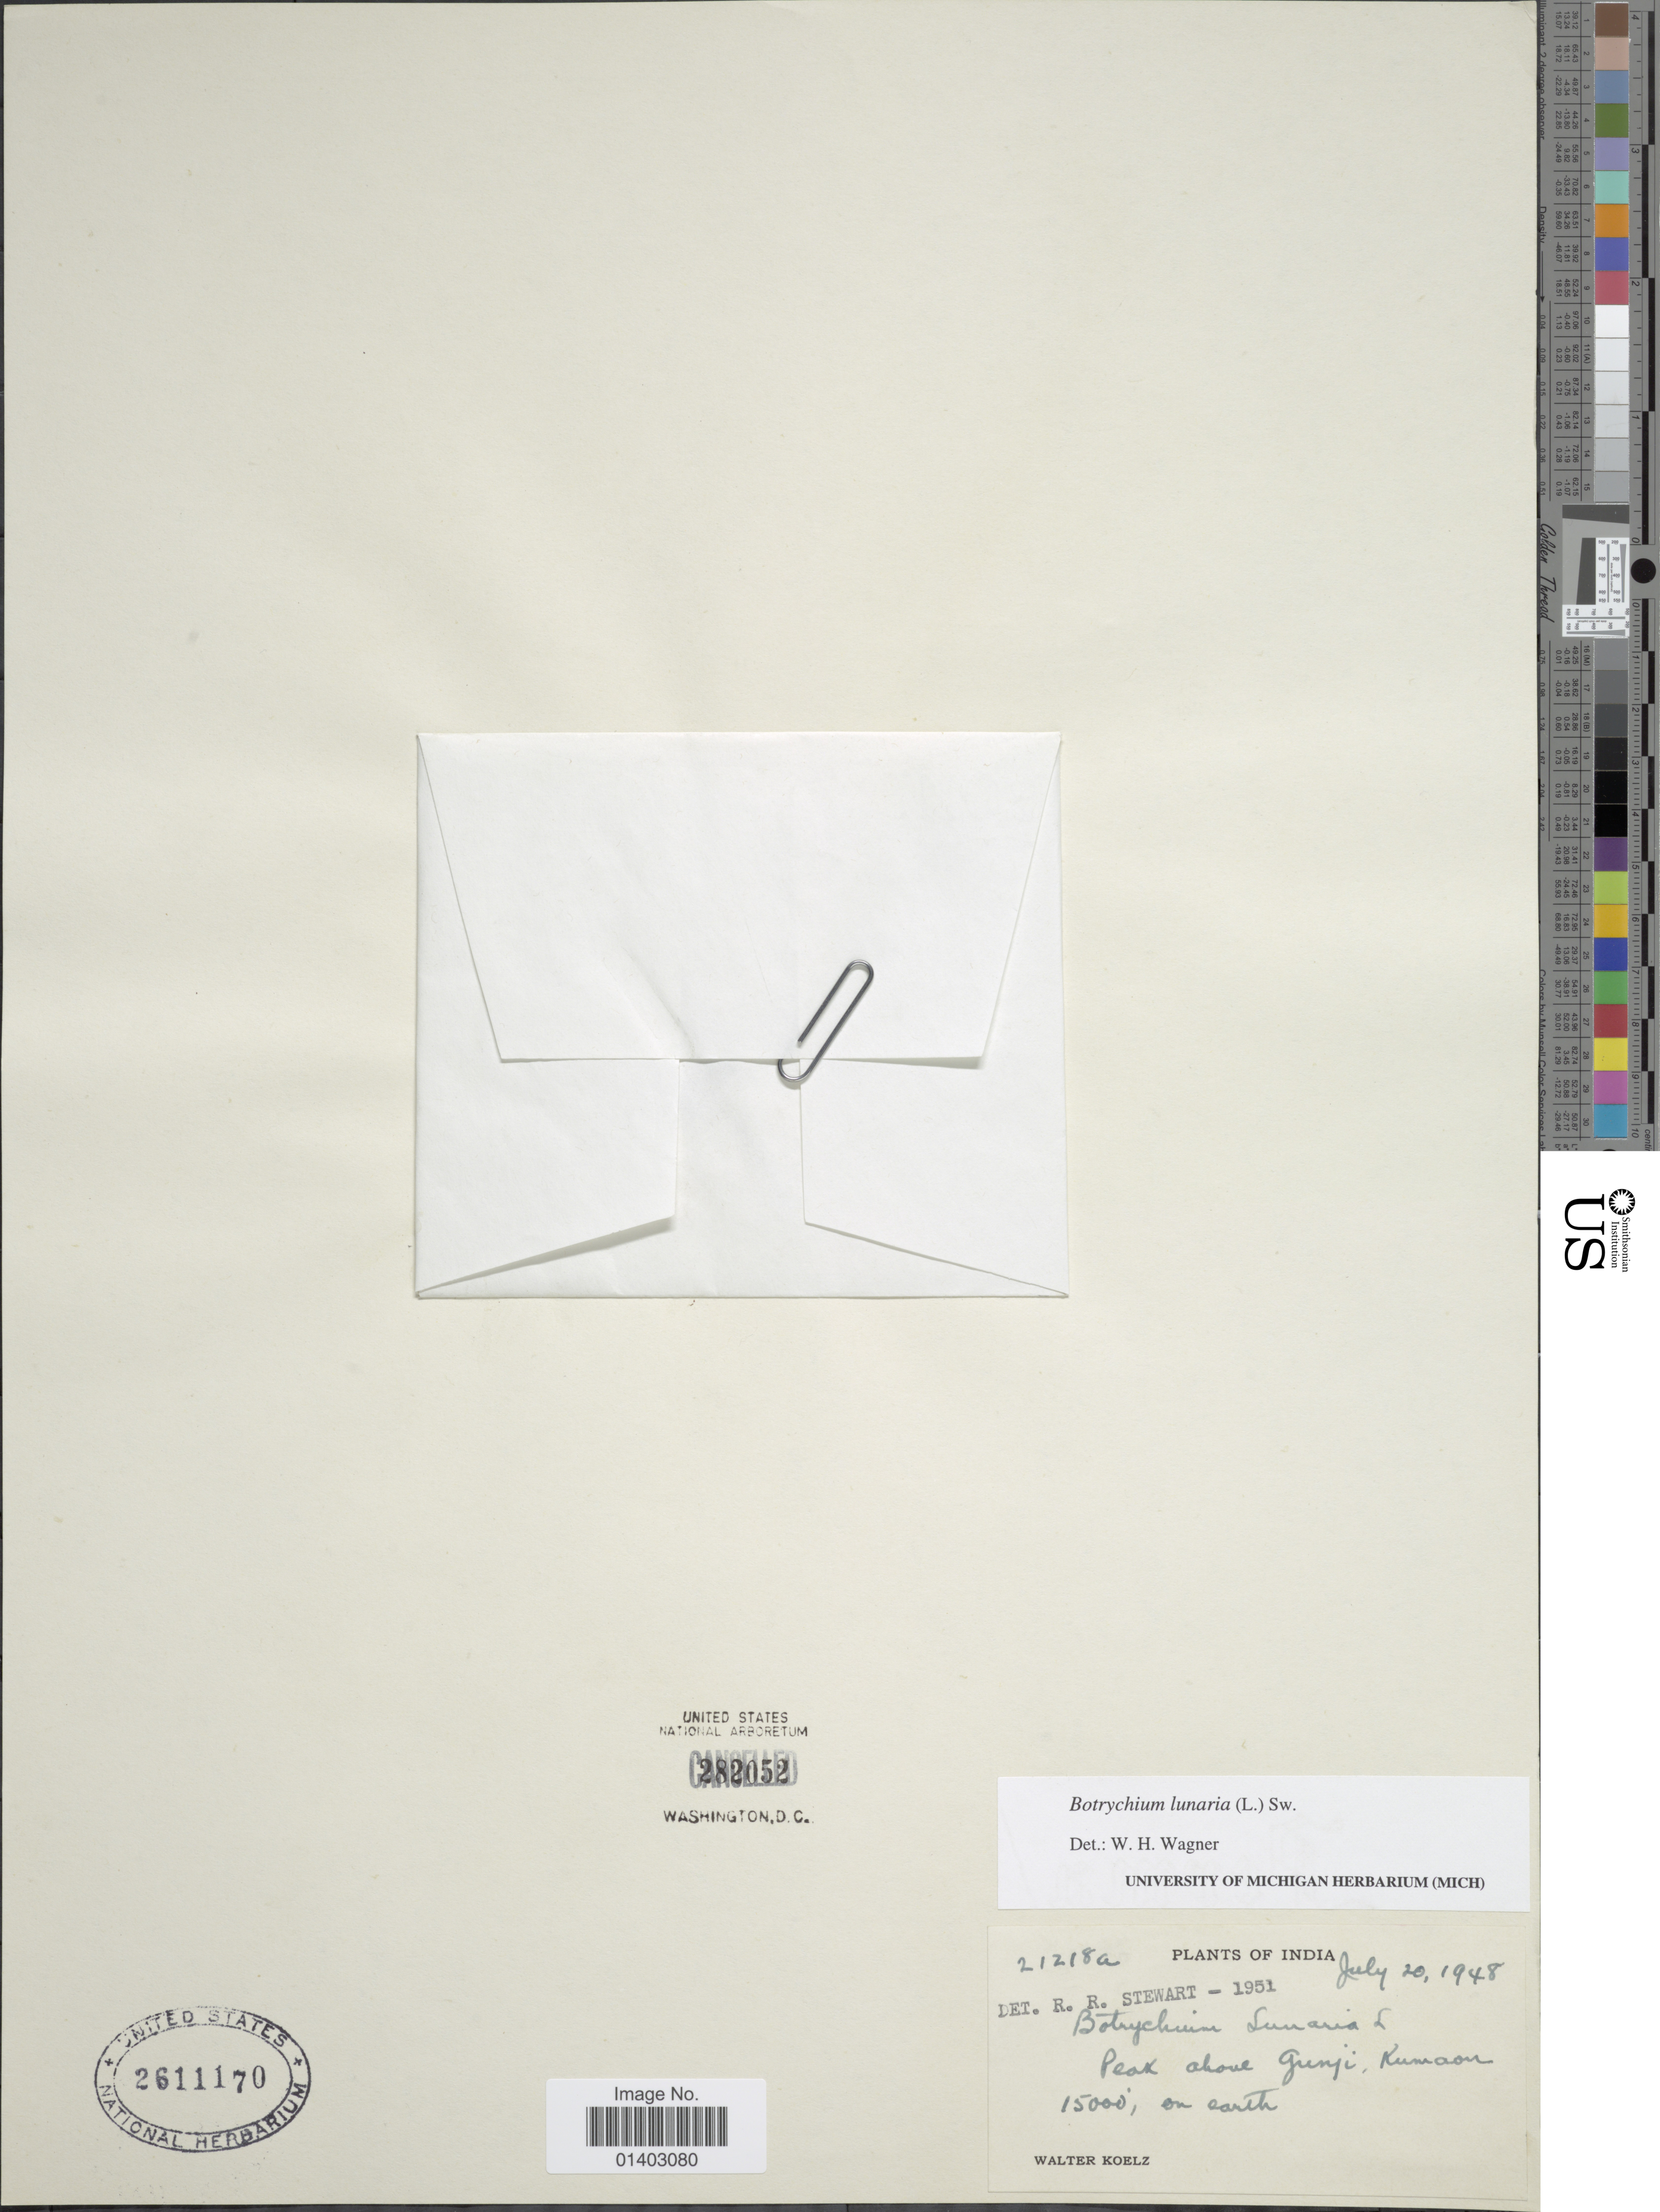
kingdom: Plantae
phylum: Tracheophyta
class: Polypodiopsida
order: Ophioglossales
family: Ophioglossaceae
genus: Botrychium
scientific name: Botrychium lunaria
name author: (L.) Sw.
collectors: W. N. Koelz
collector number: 21218a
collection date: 1948-07-20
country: India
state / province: Uttarakhand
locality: Peak above Gunji, Kumaon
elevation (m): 4572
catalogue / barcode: US 2611170